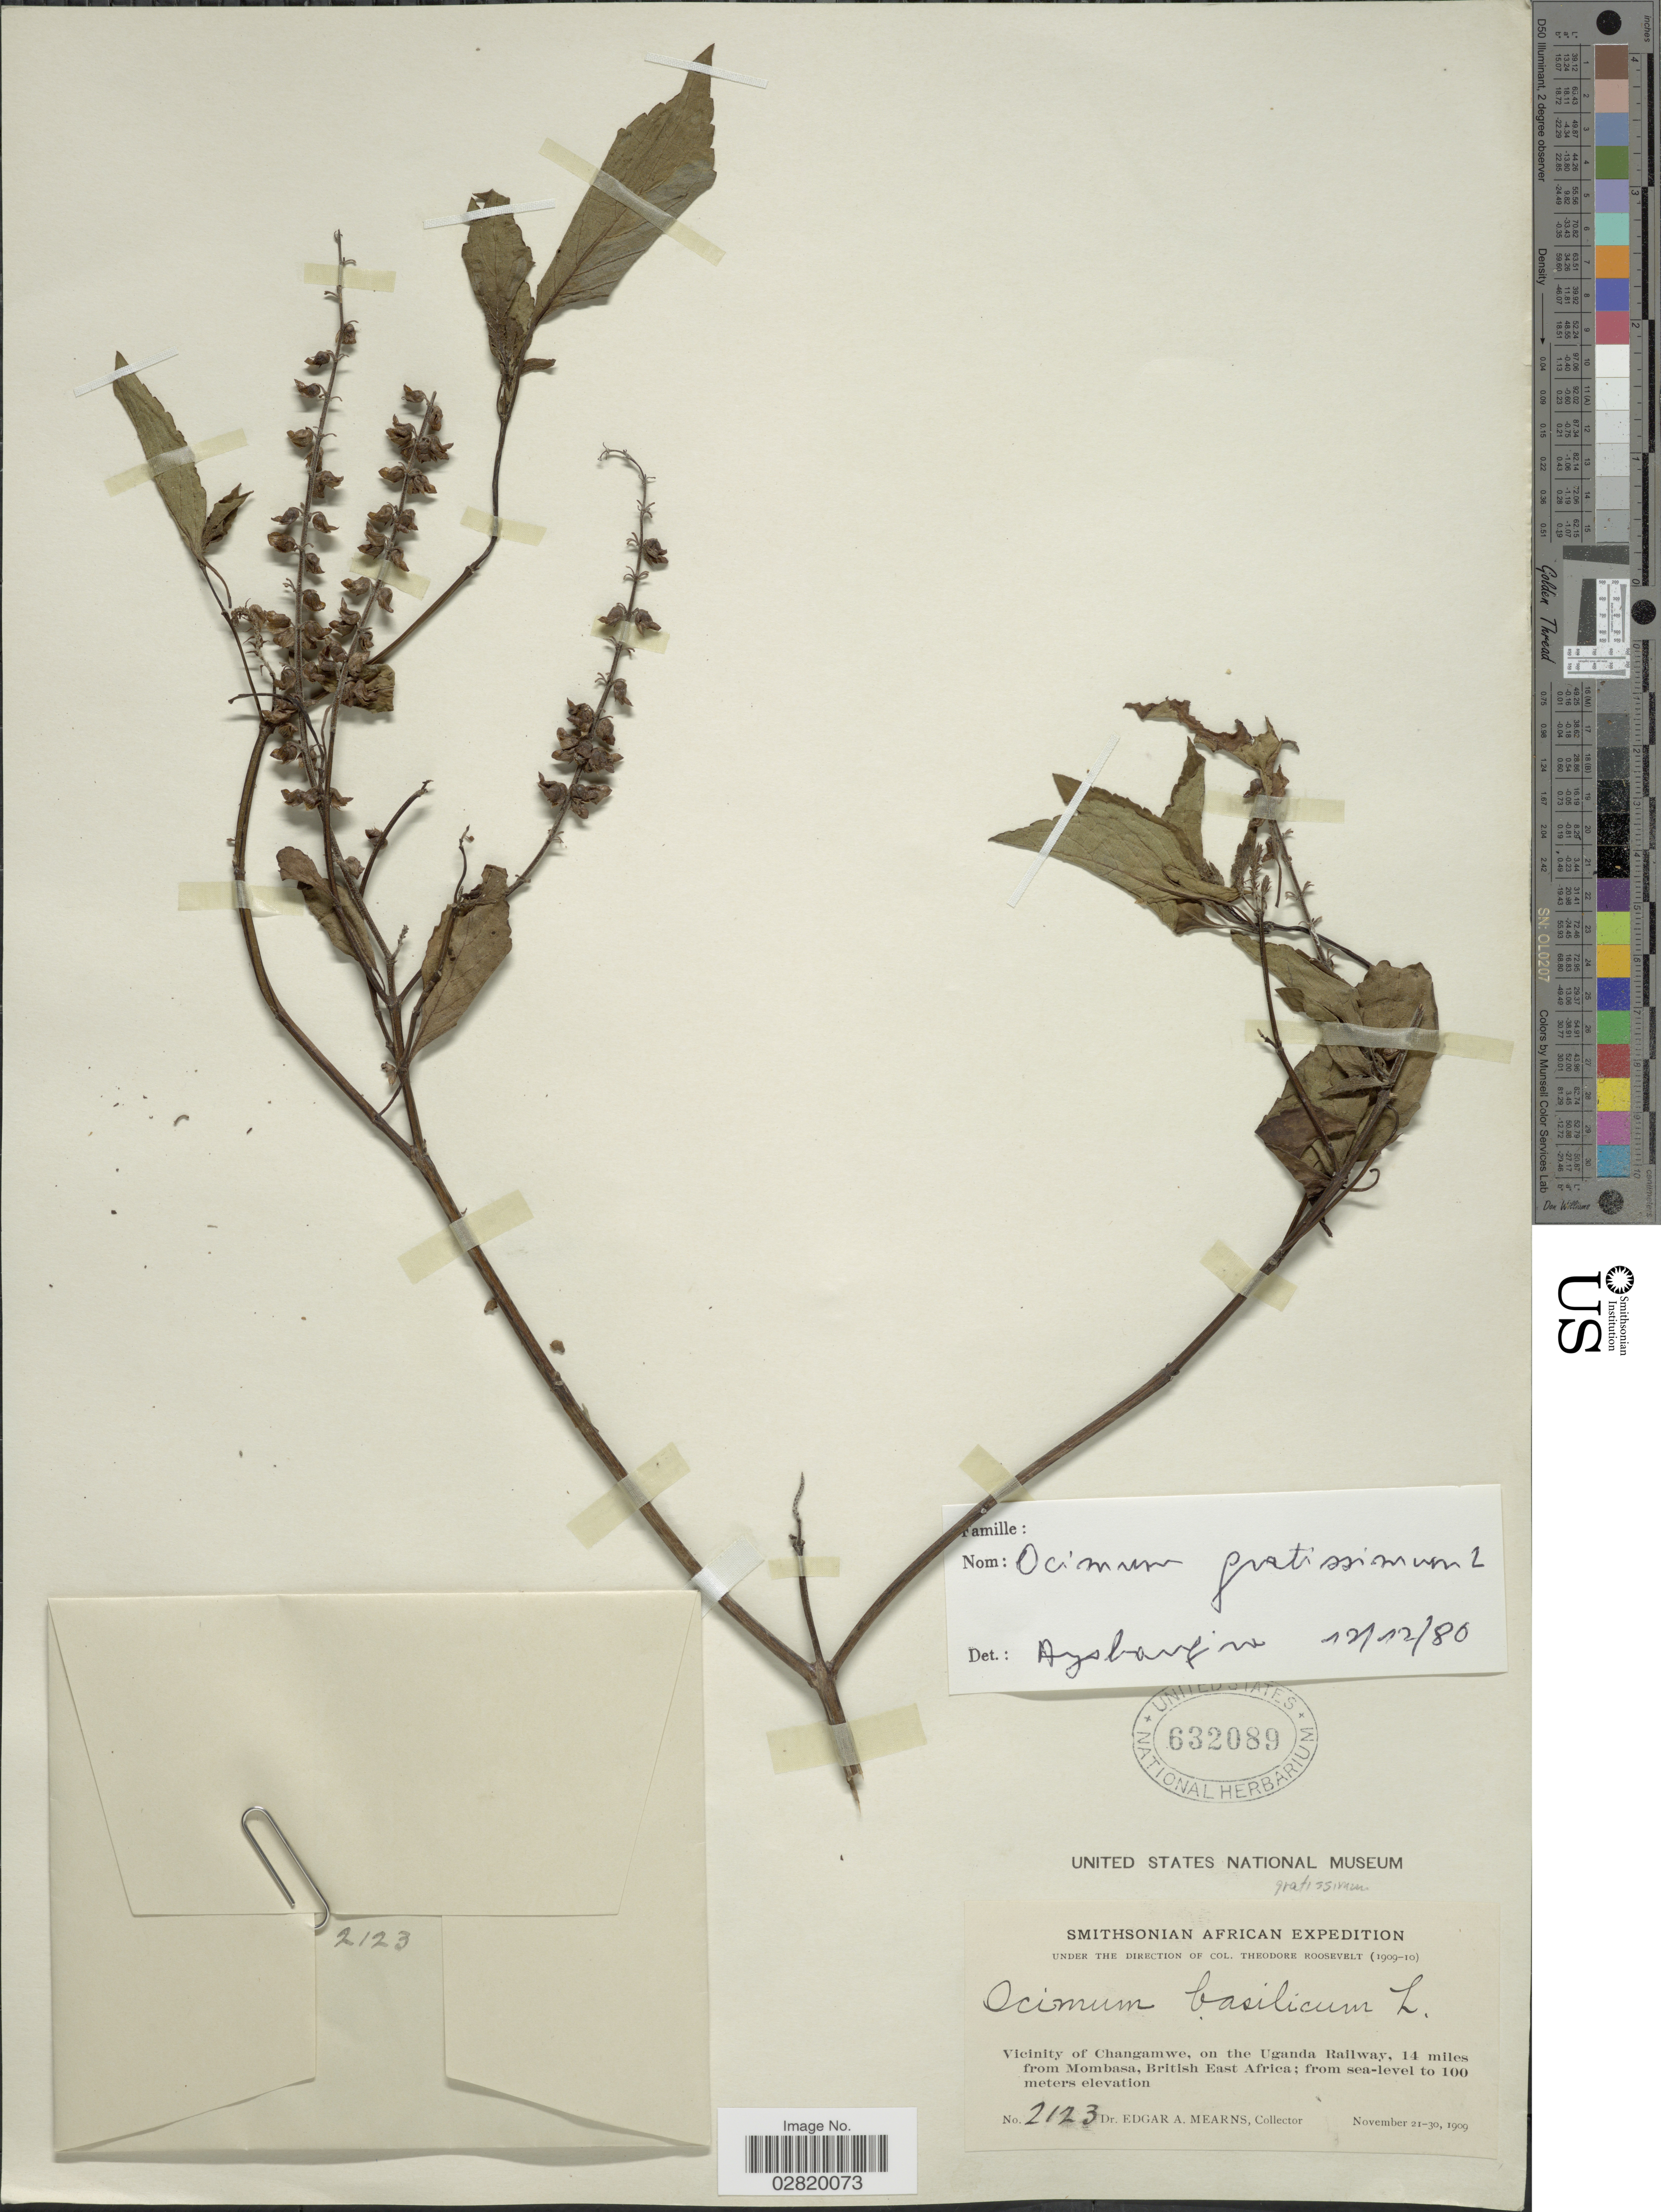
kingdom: Plantae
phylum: Tracheophyta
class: Magnoliopsida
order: Lamiales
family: Lamiaceae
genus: Ocimum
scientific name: Ocimum gratissimum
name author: L.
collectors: E. A. Mearns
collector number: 2123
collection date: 1909-11-21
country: Kenya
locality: Vicinity of Changamwe, on the Uganda Railway, 14 miles from Mombasa, British East Africa.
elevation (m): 0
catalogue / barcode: US 632089